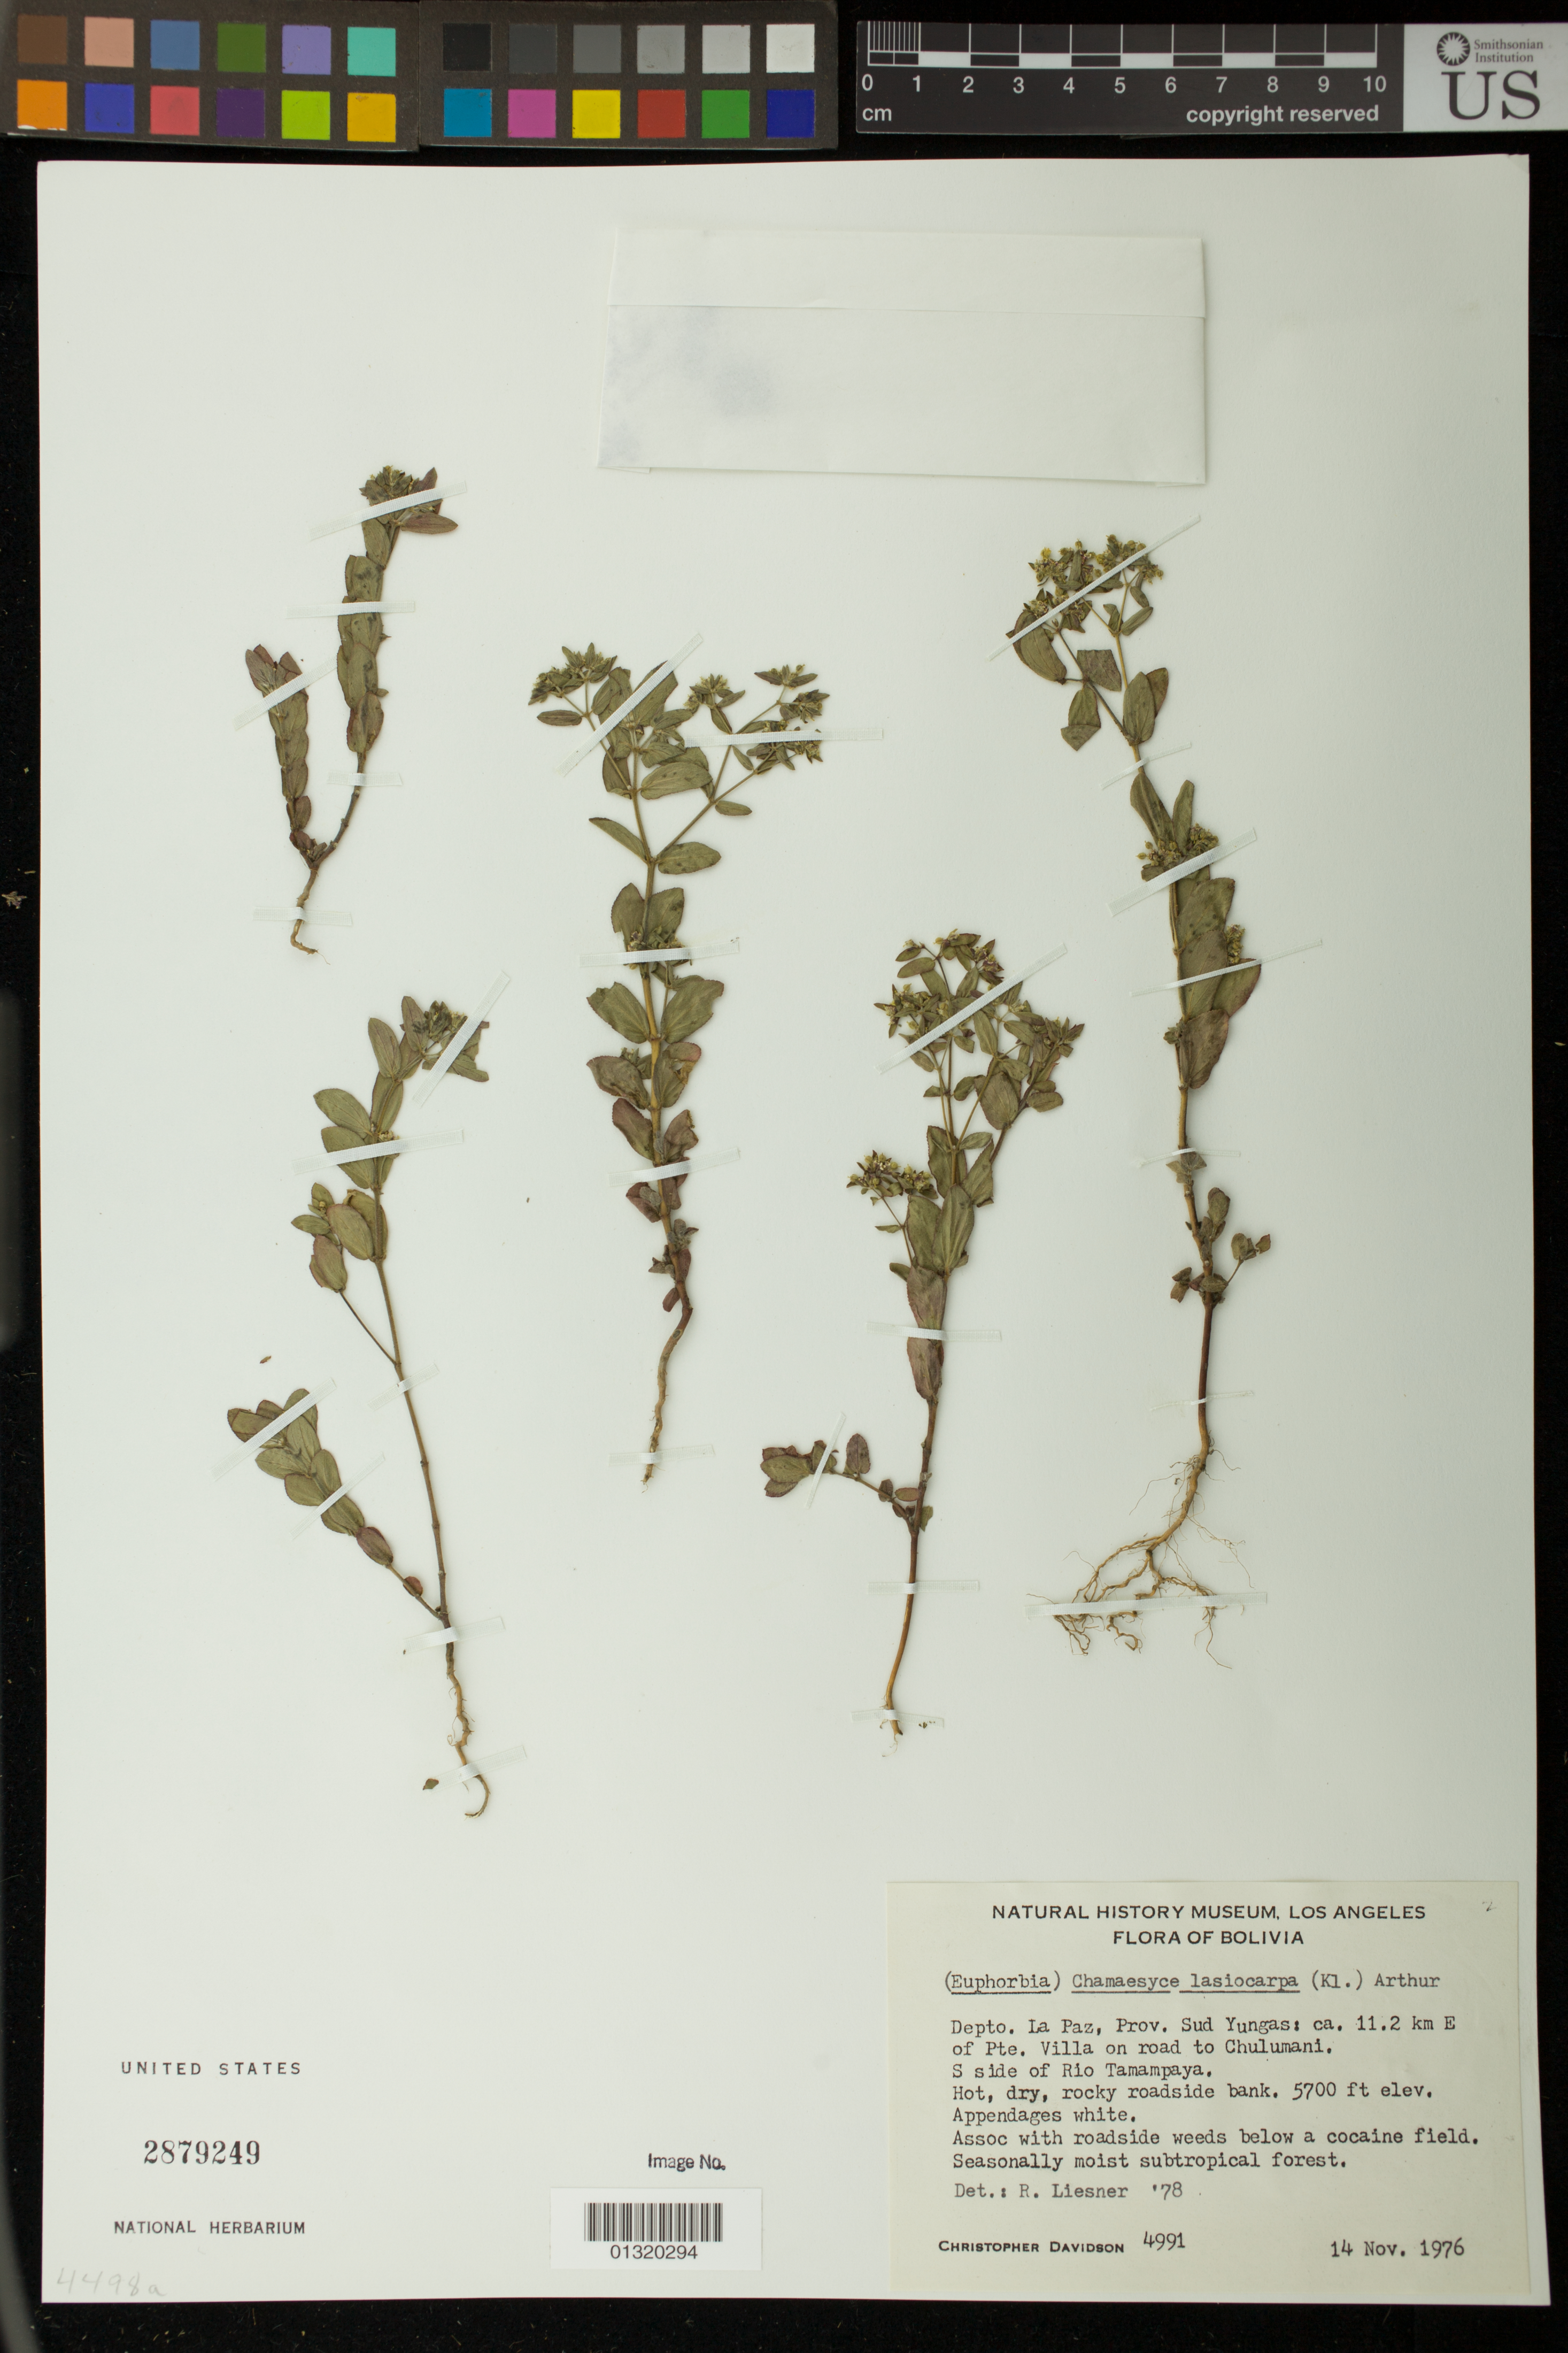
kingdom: Plantae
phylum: Tracheophyta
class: Magnoliopsida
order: Malpighiales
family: Euphorbiaceae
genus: Euphorbia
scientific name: Euphorbia lasiocarpa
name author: Klotzsch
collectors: C. Davidson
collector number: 4991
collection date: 1976-11-14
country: Bolivia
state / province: La Paz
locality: Prov. Sud Yungas: ca. 11.2 km E of Pte. Villa on road to Chulumani. S side of Rio Tamampaya.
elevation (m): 1737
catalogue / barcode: US 2879249